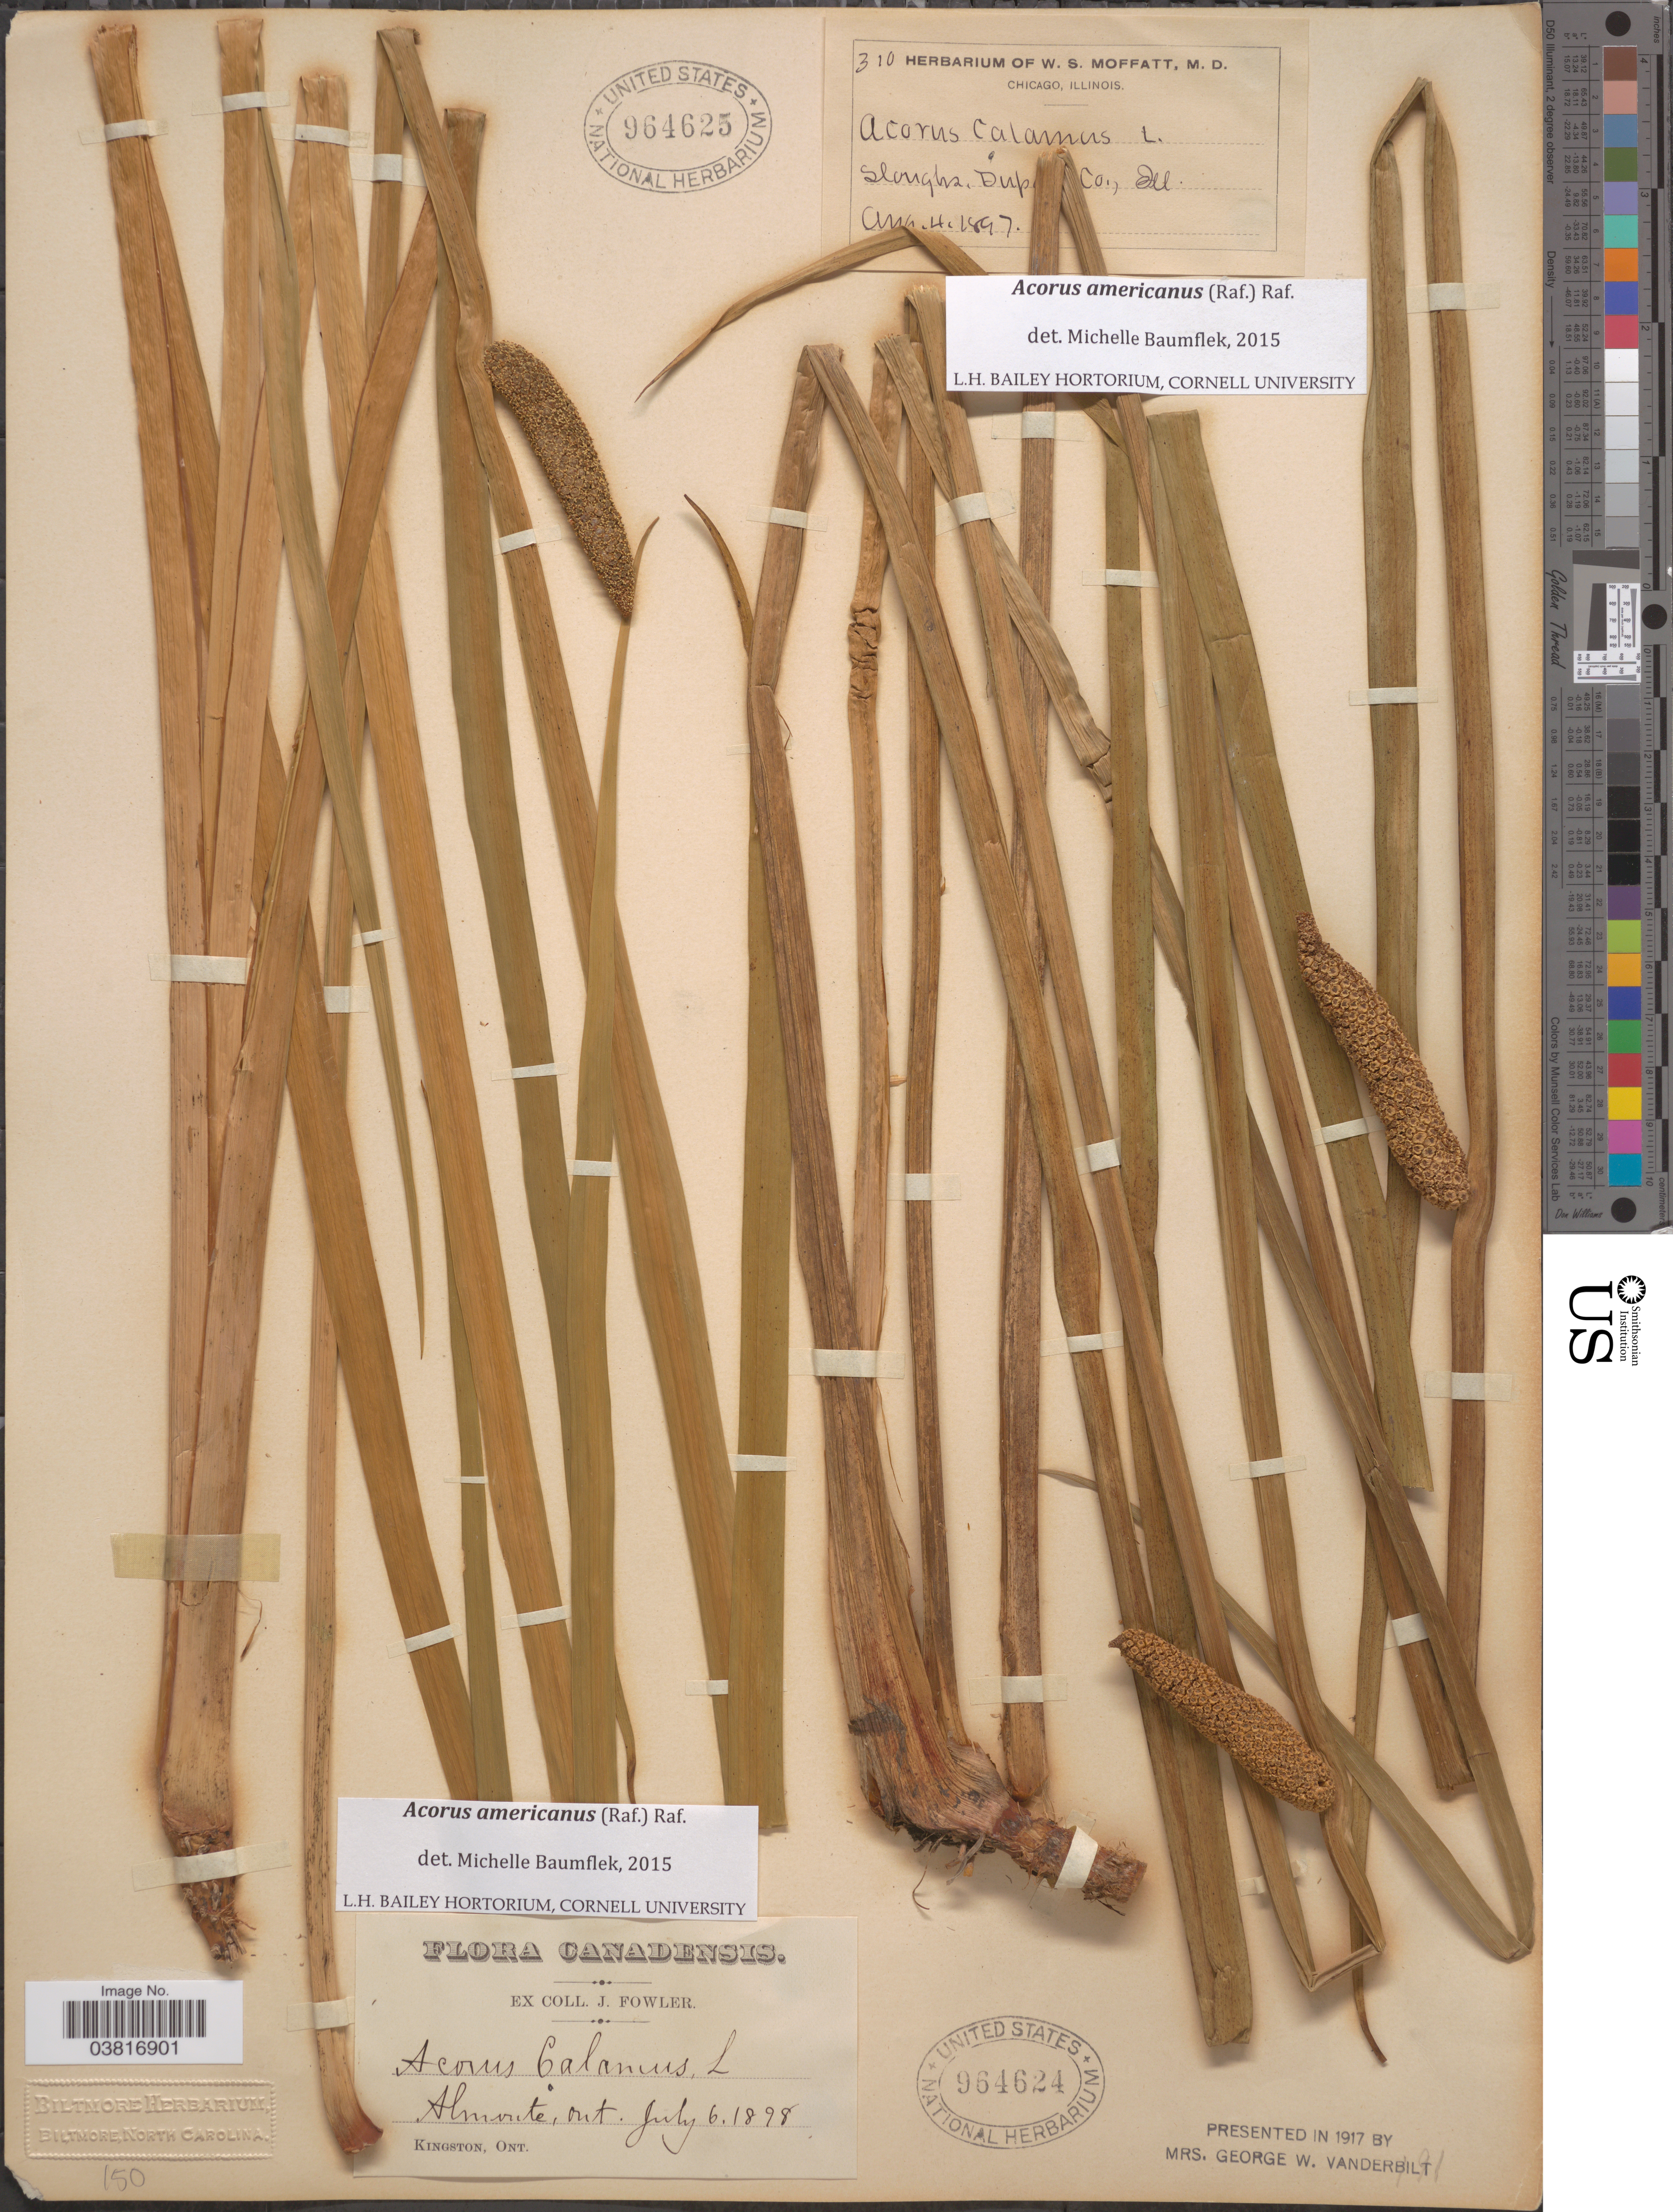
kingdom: Plantae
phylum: Tracheophyta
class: Liliopsida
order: Acorales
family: Acoraceae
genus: Acorus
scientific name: Acorus americanus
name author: (Raf.) Raf.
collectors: J. Fowler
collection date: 1898-07-06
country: Canada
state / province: Ontario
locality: Almonte.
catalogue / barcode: US 964624-2